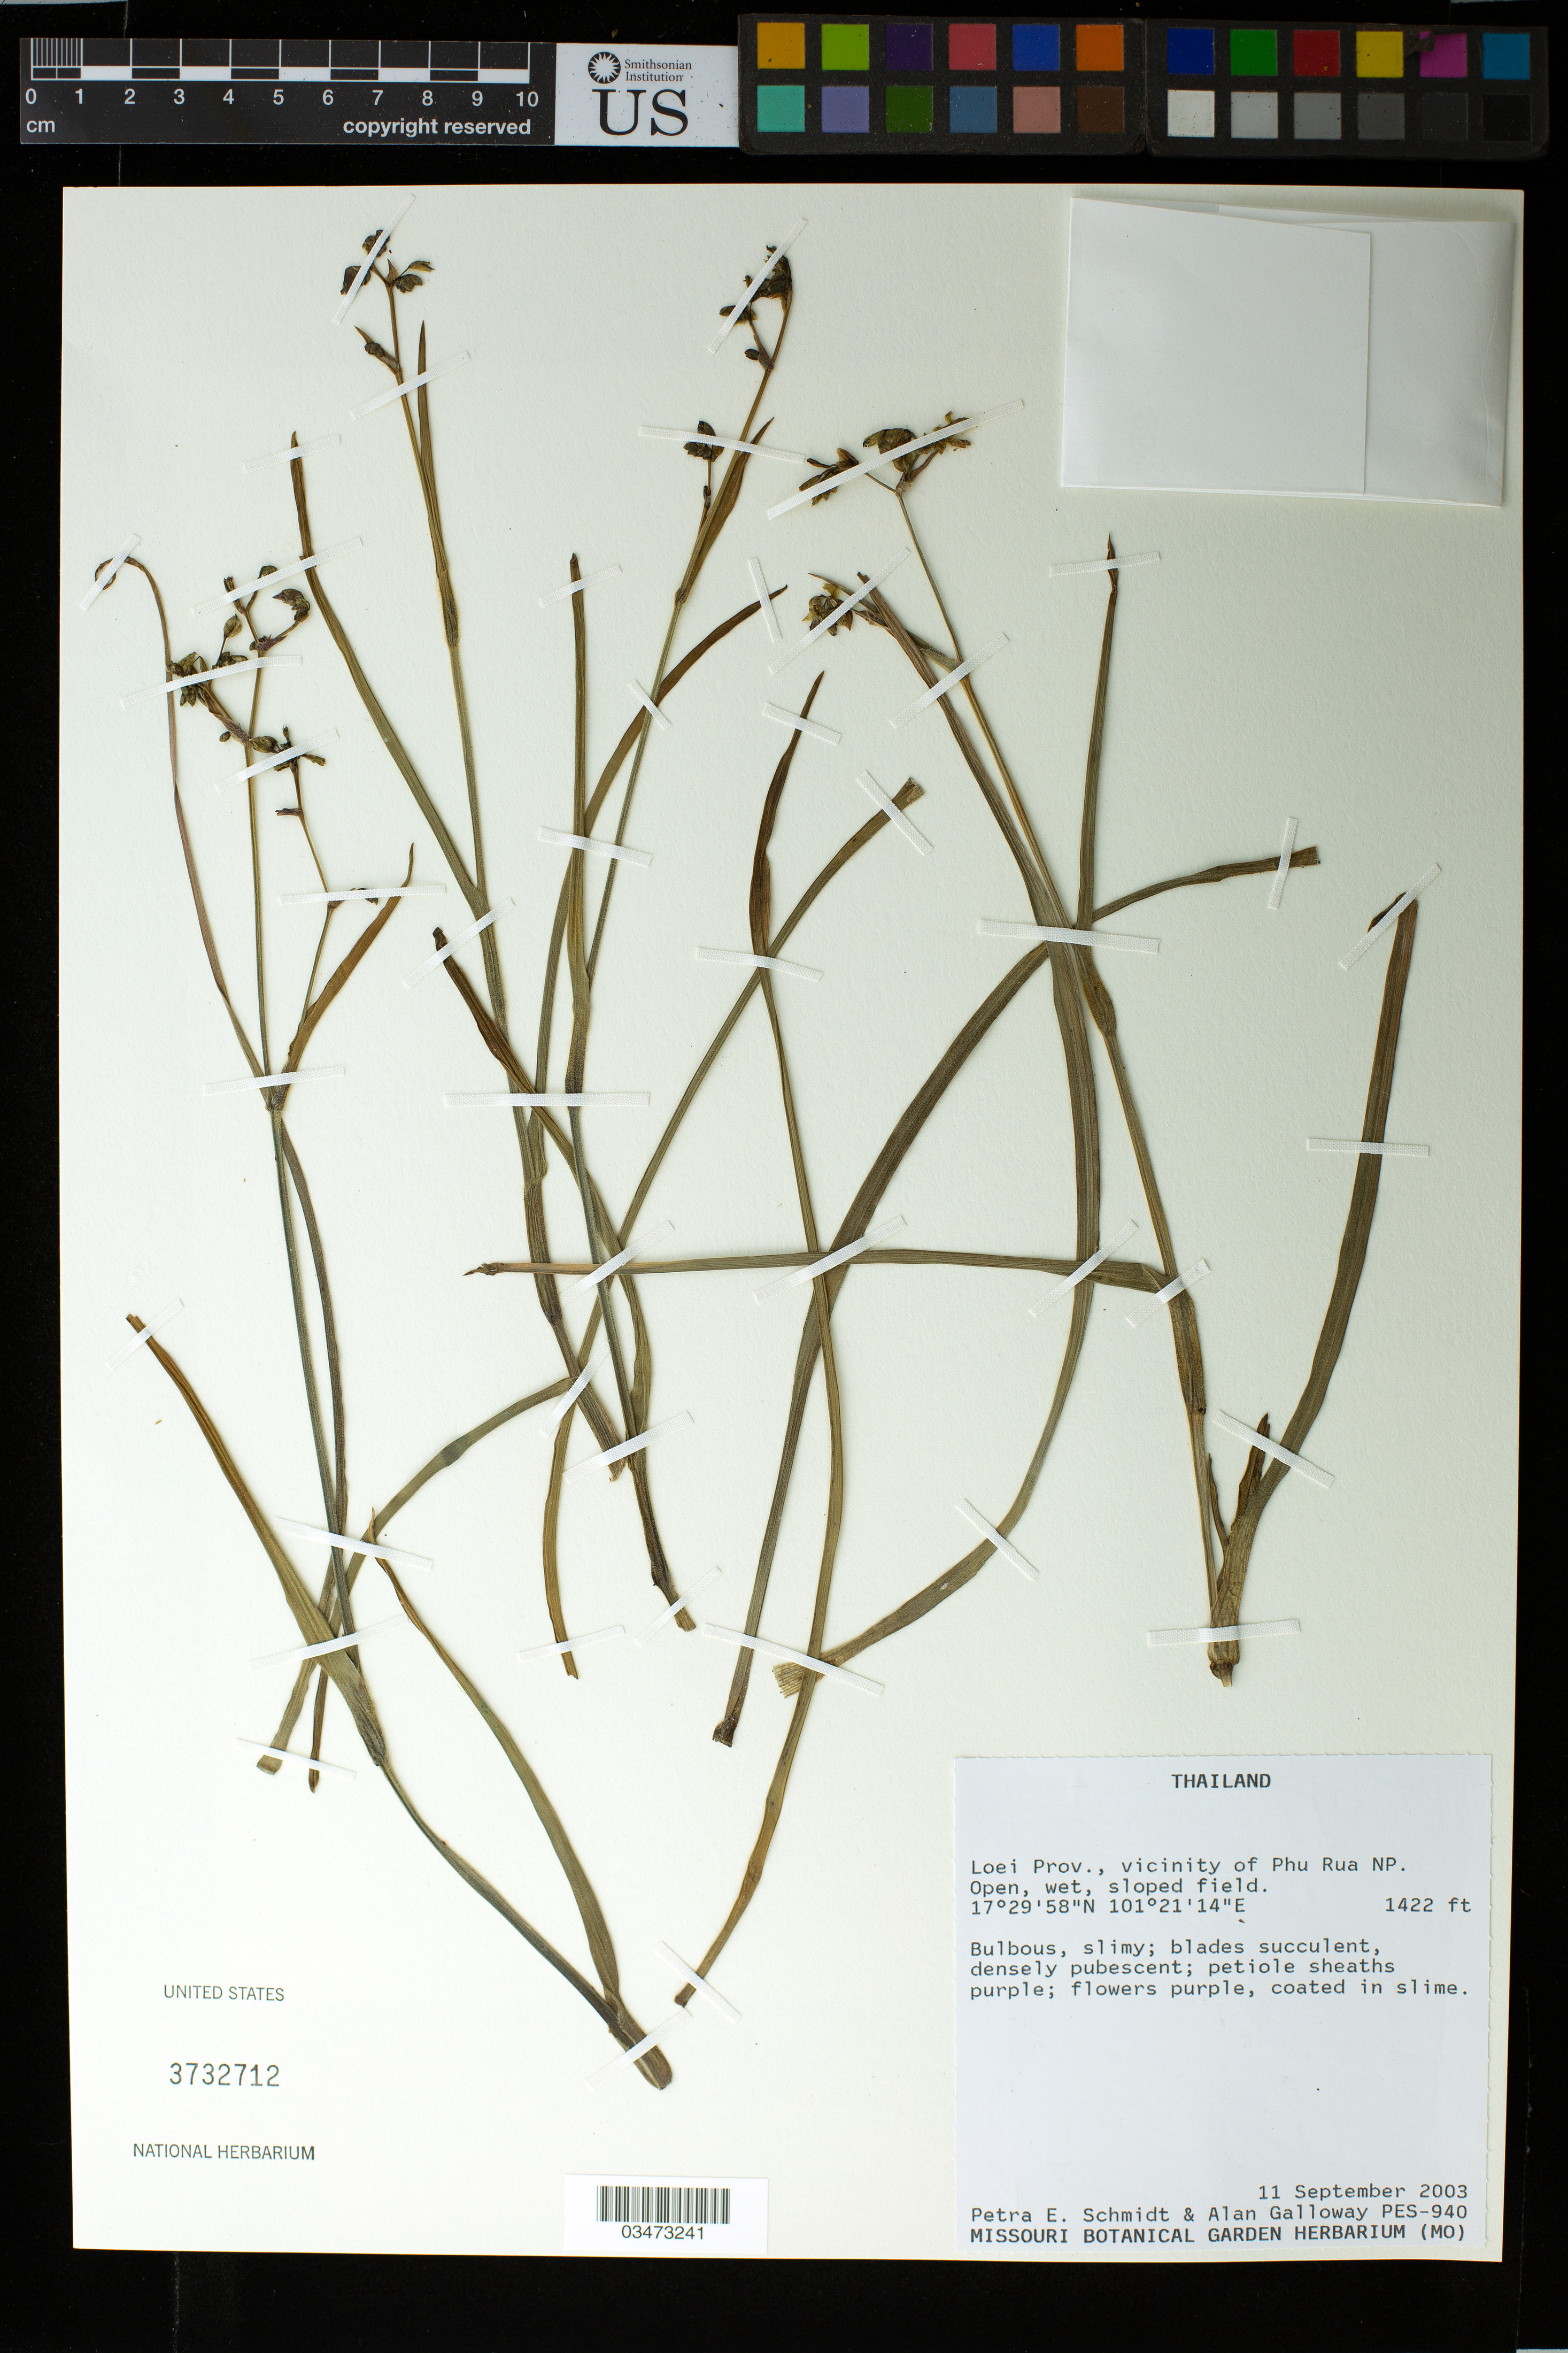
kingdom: Plantae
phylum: Tracheophyta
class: Liliopsida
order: Commelinales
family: Commelinaceae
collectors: P. Schmidt & A. Galloway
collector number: PES-940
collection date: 2003-09-11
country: Thailand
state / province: Loei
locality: Vicinity of Phu Rua NP. Open, wet, sloped field.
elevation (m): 433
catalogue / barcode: US 3732712